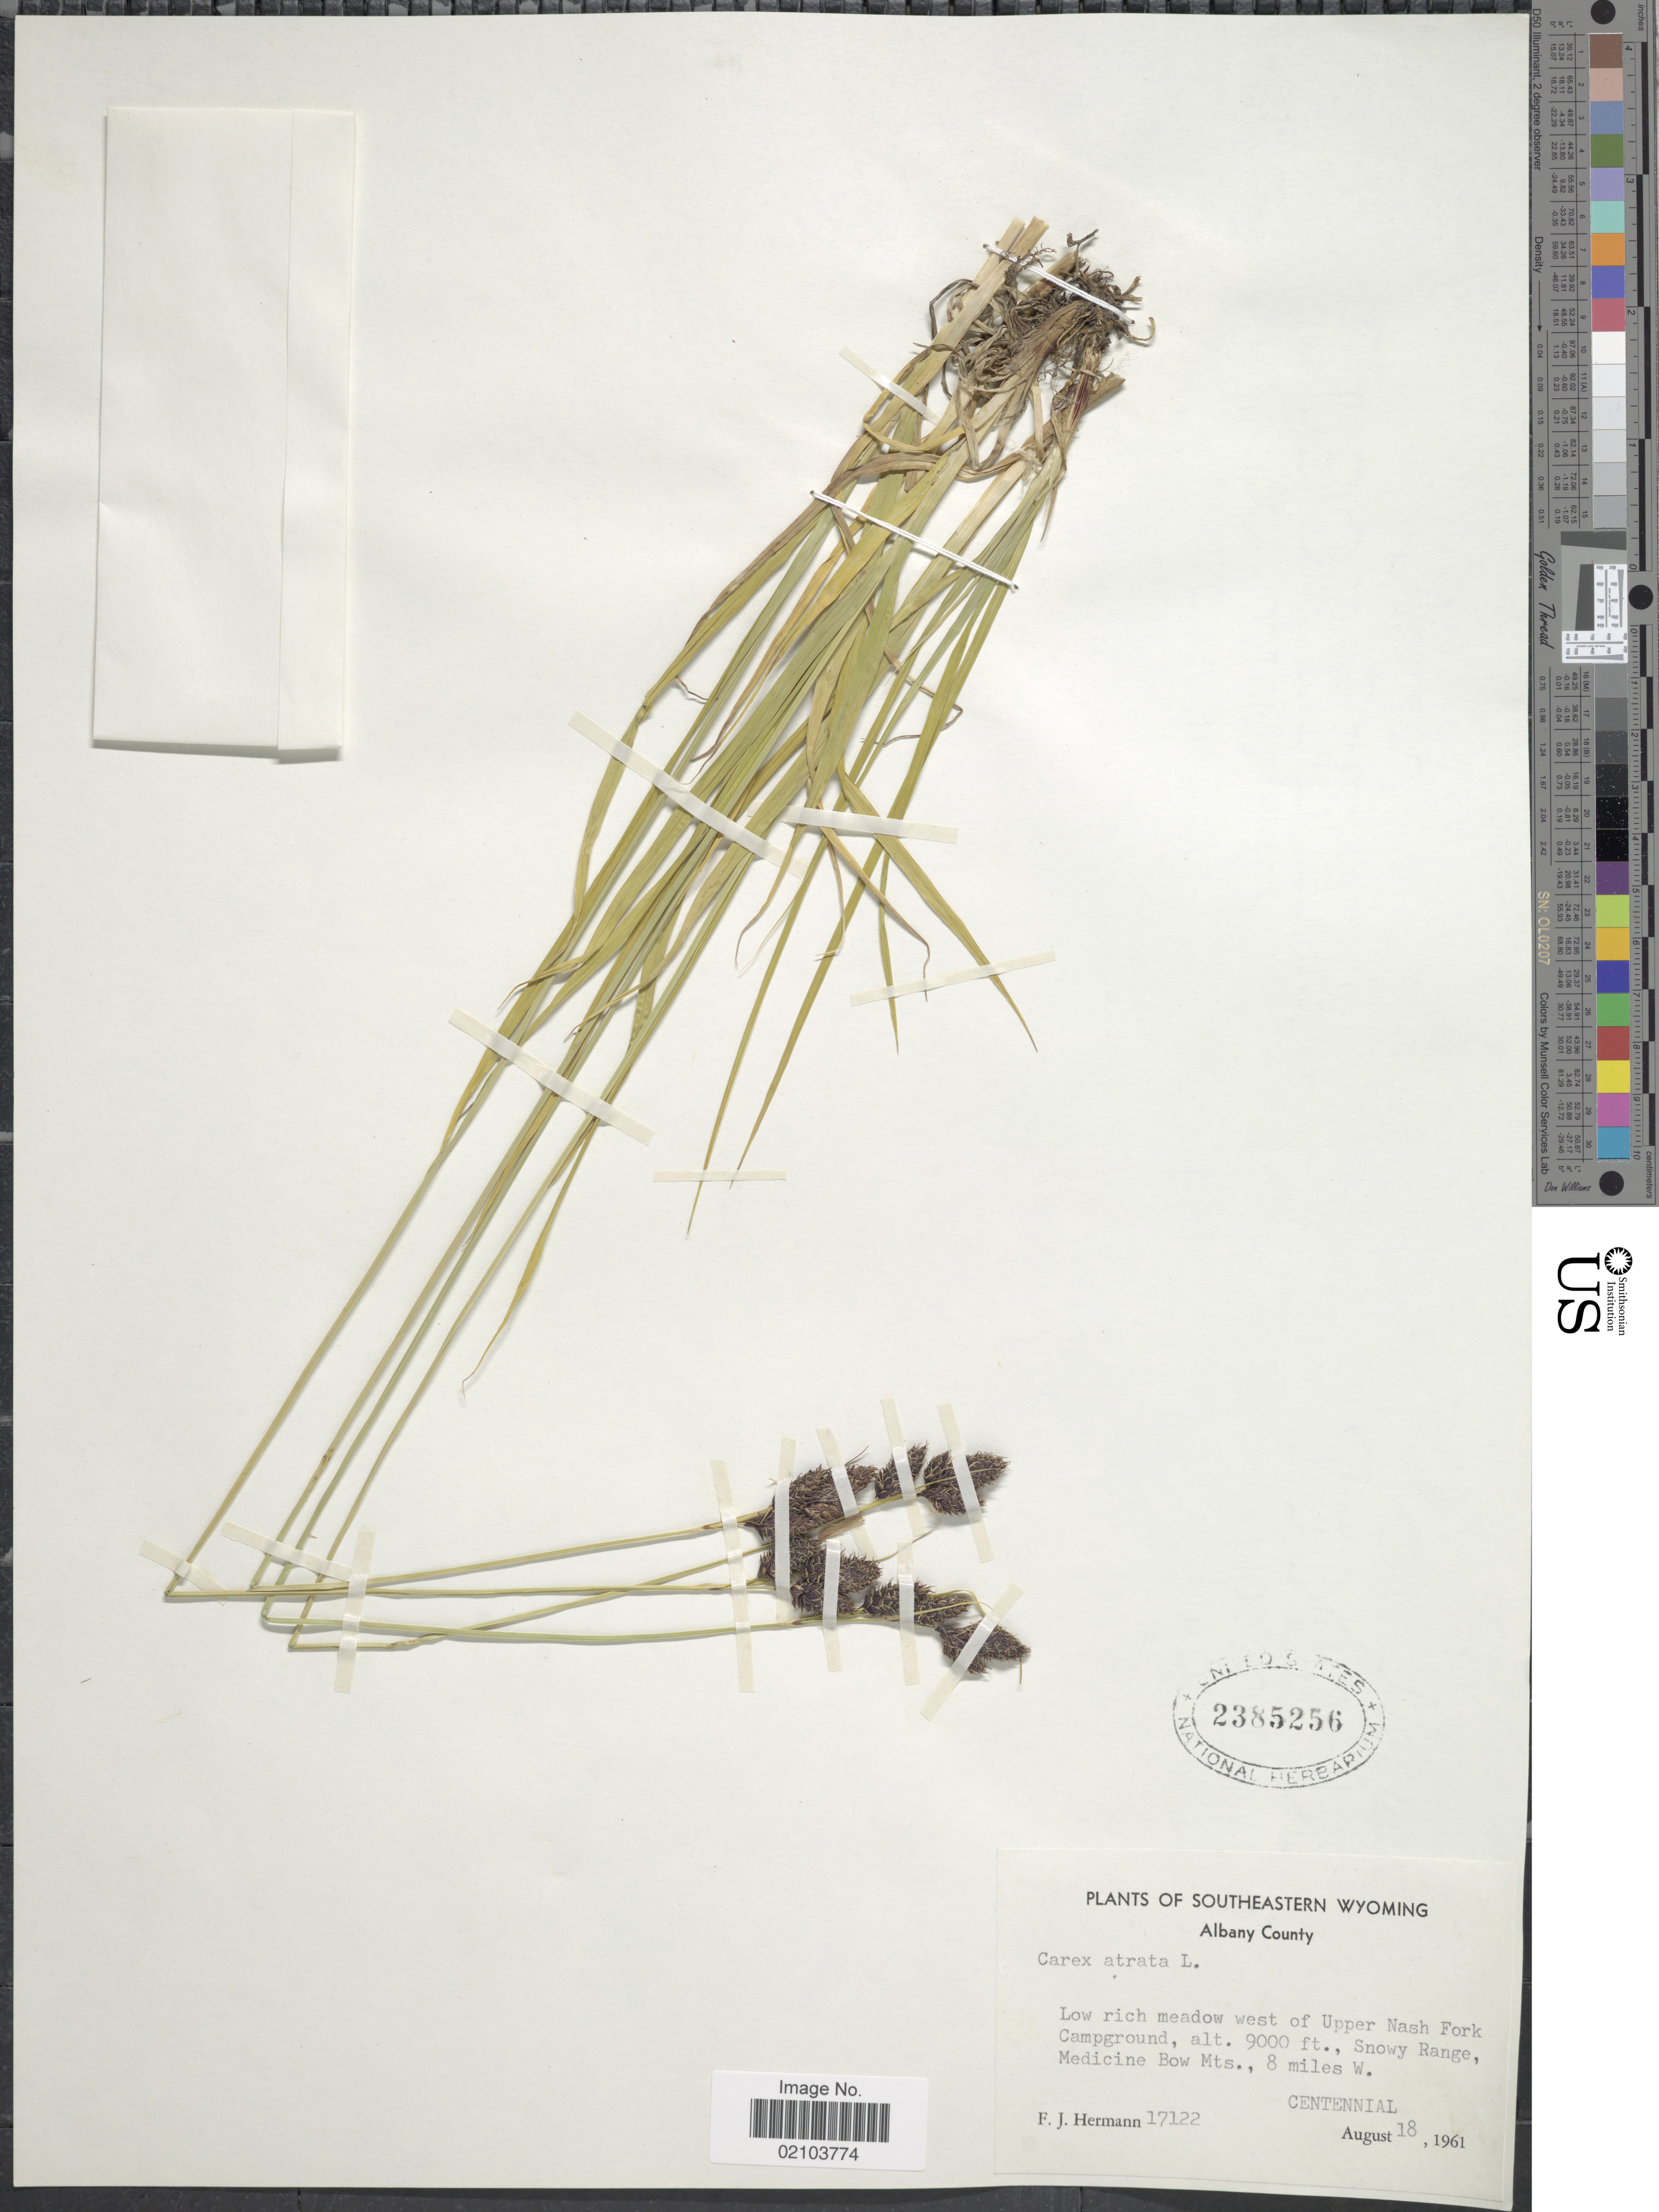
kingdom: Plantae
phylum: Tracheophyta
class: Liliopsida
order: Poales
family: Cyperaceae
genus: Carex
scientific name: Carex atrata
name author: L.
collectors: F. J. Hermann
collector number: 17122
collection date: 1961-08-18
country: United States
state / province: Wyoming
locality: Southeastern Wyoming. Albany County. west of Upper Nash Fork Campground, Snowy Range Medicine Bow Mts. 8 miles W. Centennial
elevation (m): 2743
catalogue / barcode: US 2385256